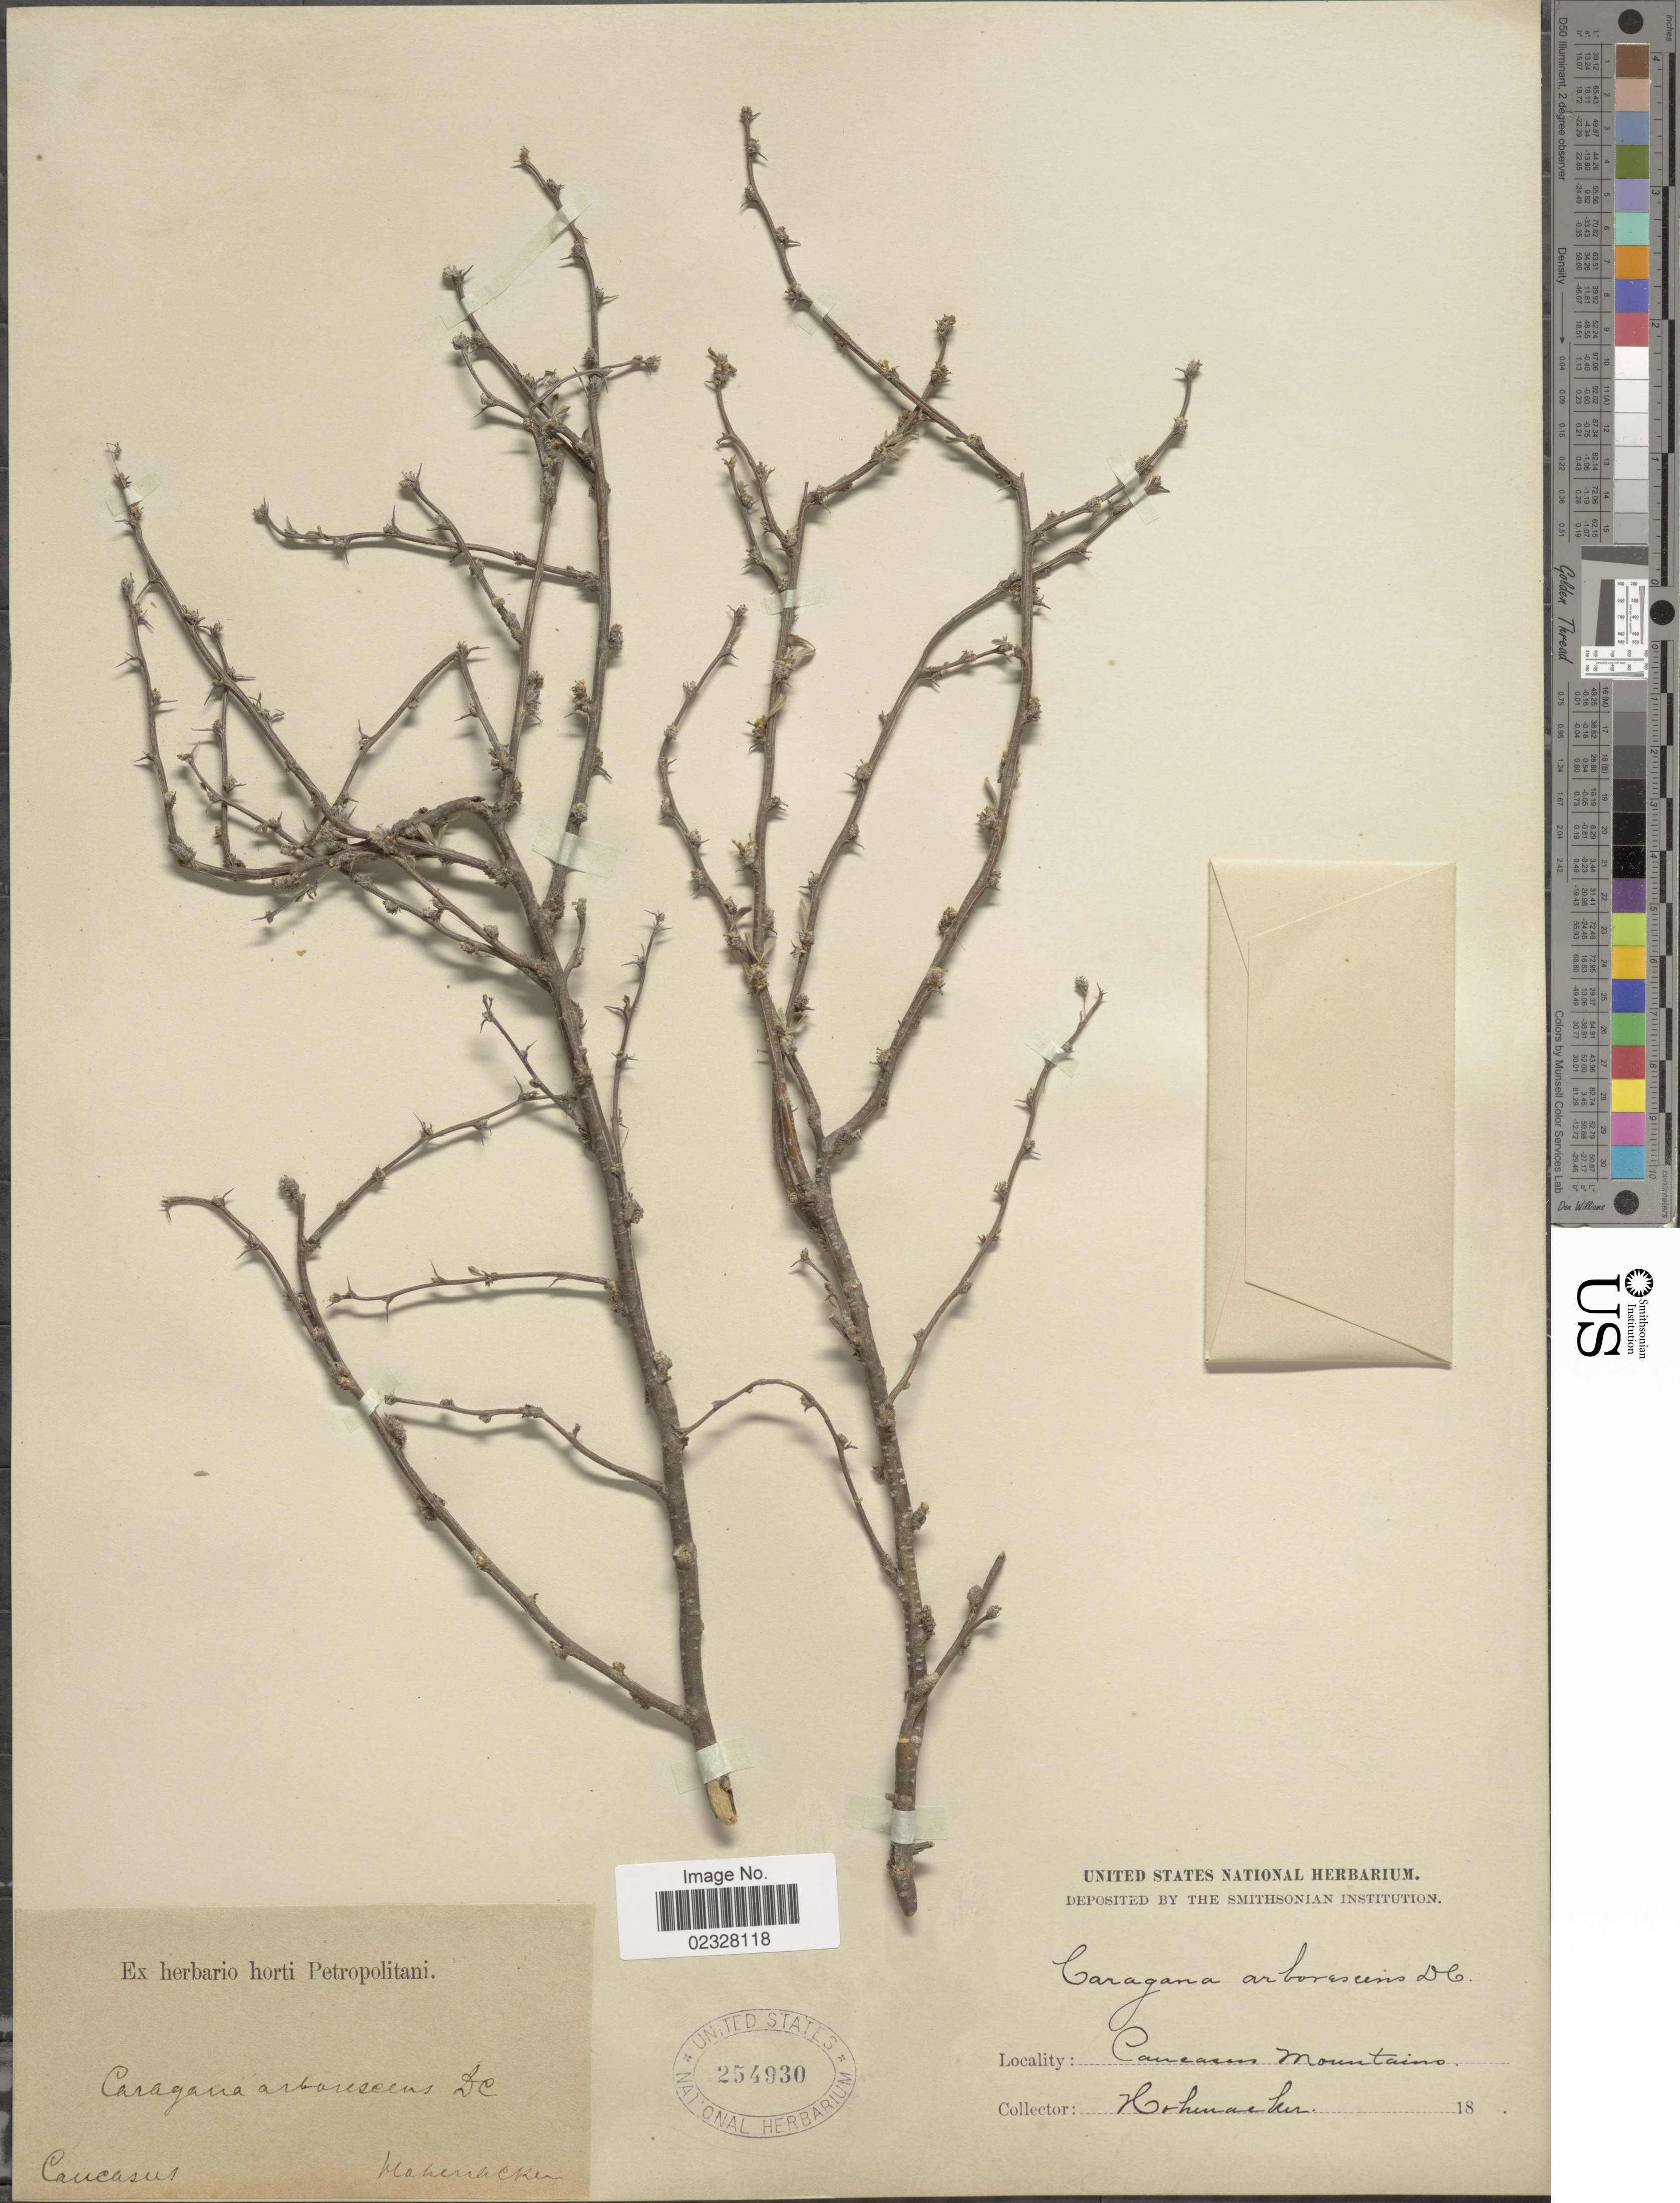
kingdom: Plantae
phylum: Tracheophyta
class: Magnoliopsida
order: Fabales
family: Fabaceae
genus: Caragana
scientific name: Caragana arborescens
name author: Lam.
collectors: Hohenacker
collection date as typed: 18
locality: Caucasus Mountains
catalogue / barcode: US 254930